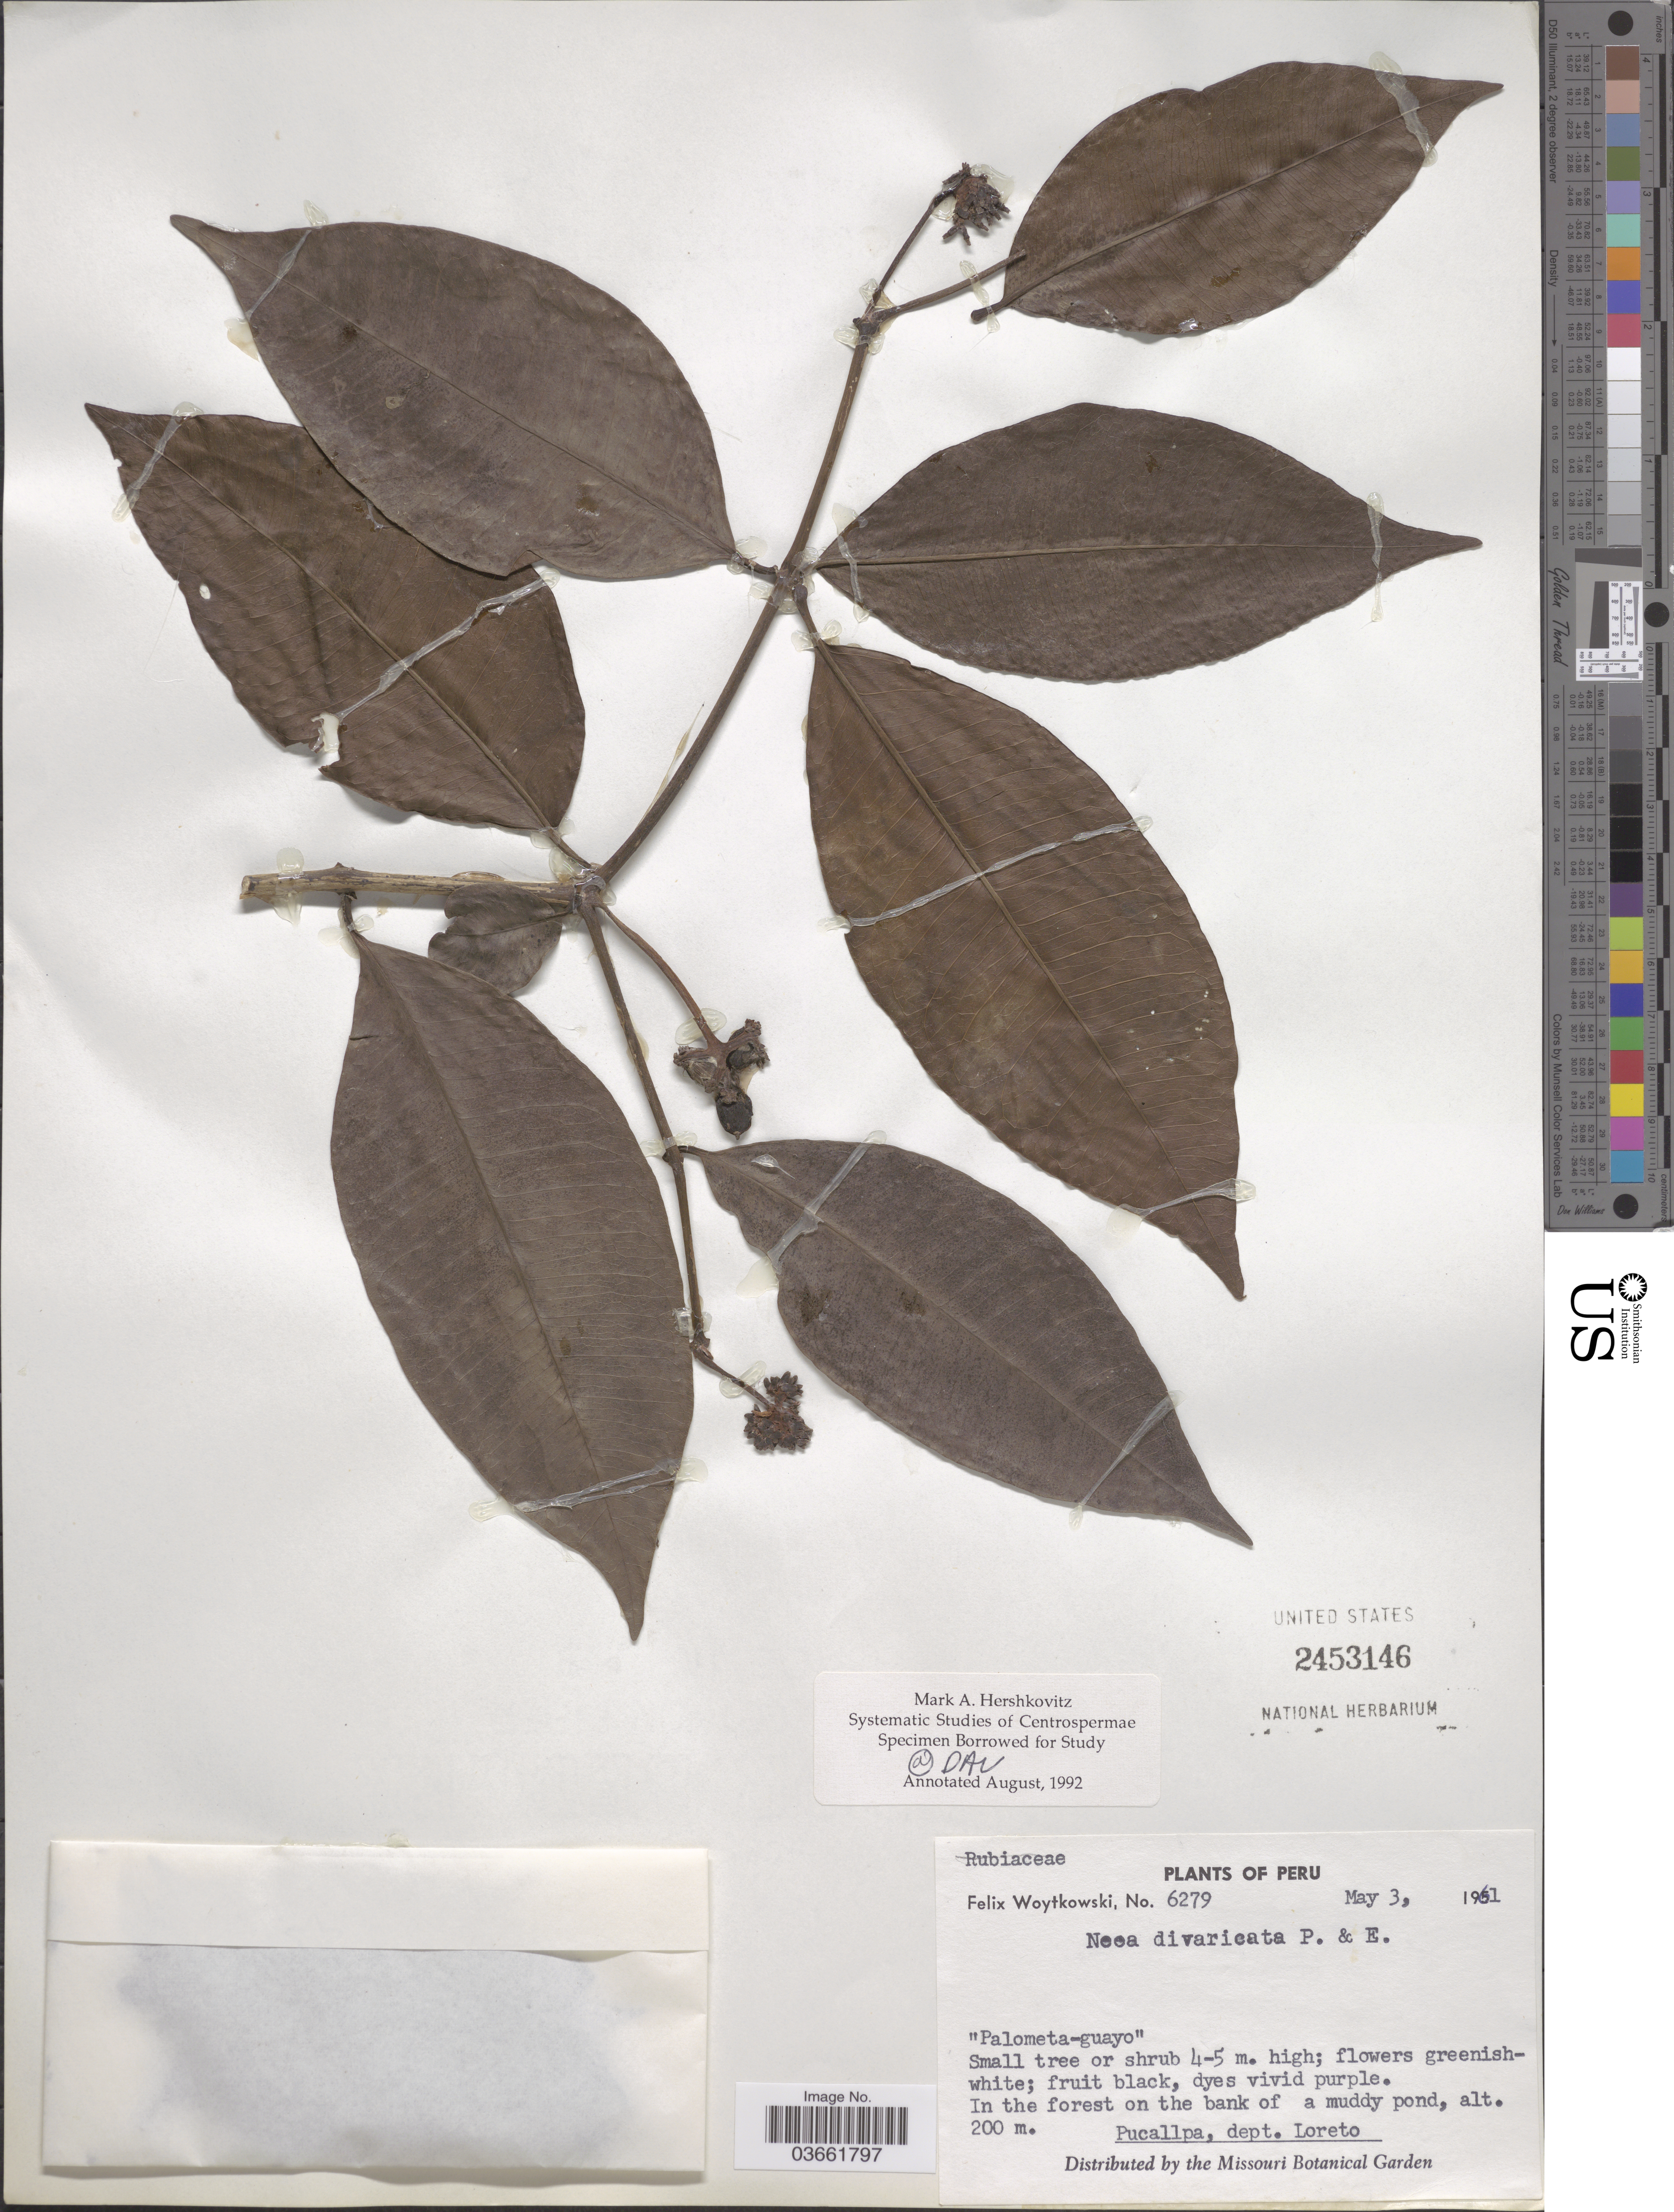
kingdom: Plantae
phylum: Tracheophyta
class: Magnoliopsida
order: Caryophyllales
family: Nyctaginaceae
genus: Neea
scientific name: Neea oppositifolia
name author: Ruiz & Pav.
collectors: F. Woytkowski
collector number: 6279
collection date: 1961-05-03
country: Peru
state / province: Loreto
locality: In the forest on the bank of a muddy pond. Pucallpa, dept. Loreto.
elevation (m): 200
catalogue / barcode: US 2453146